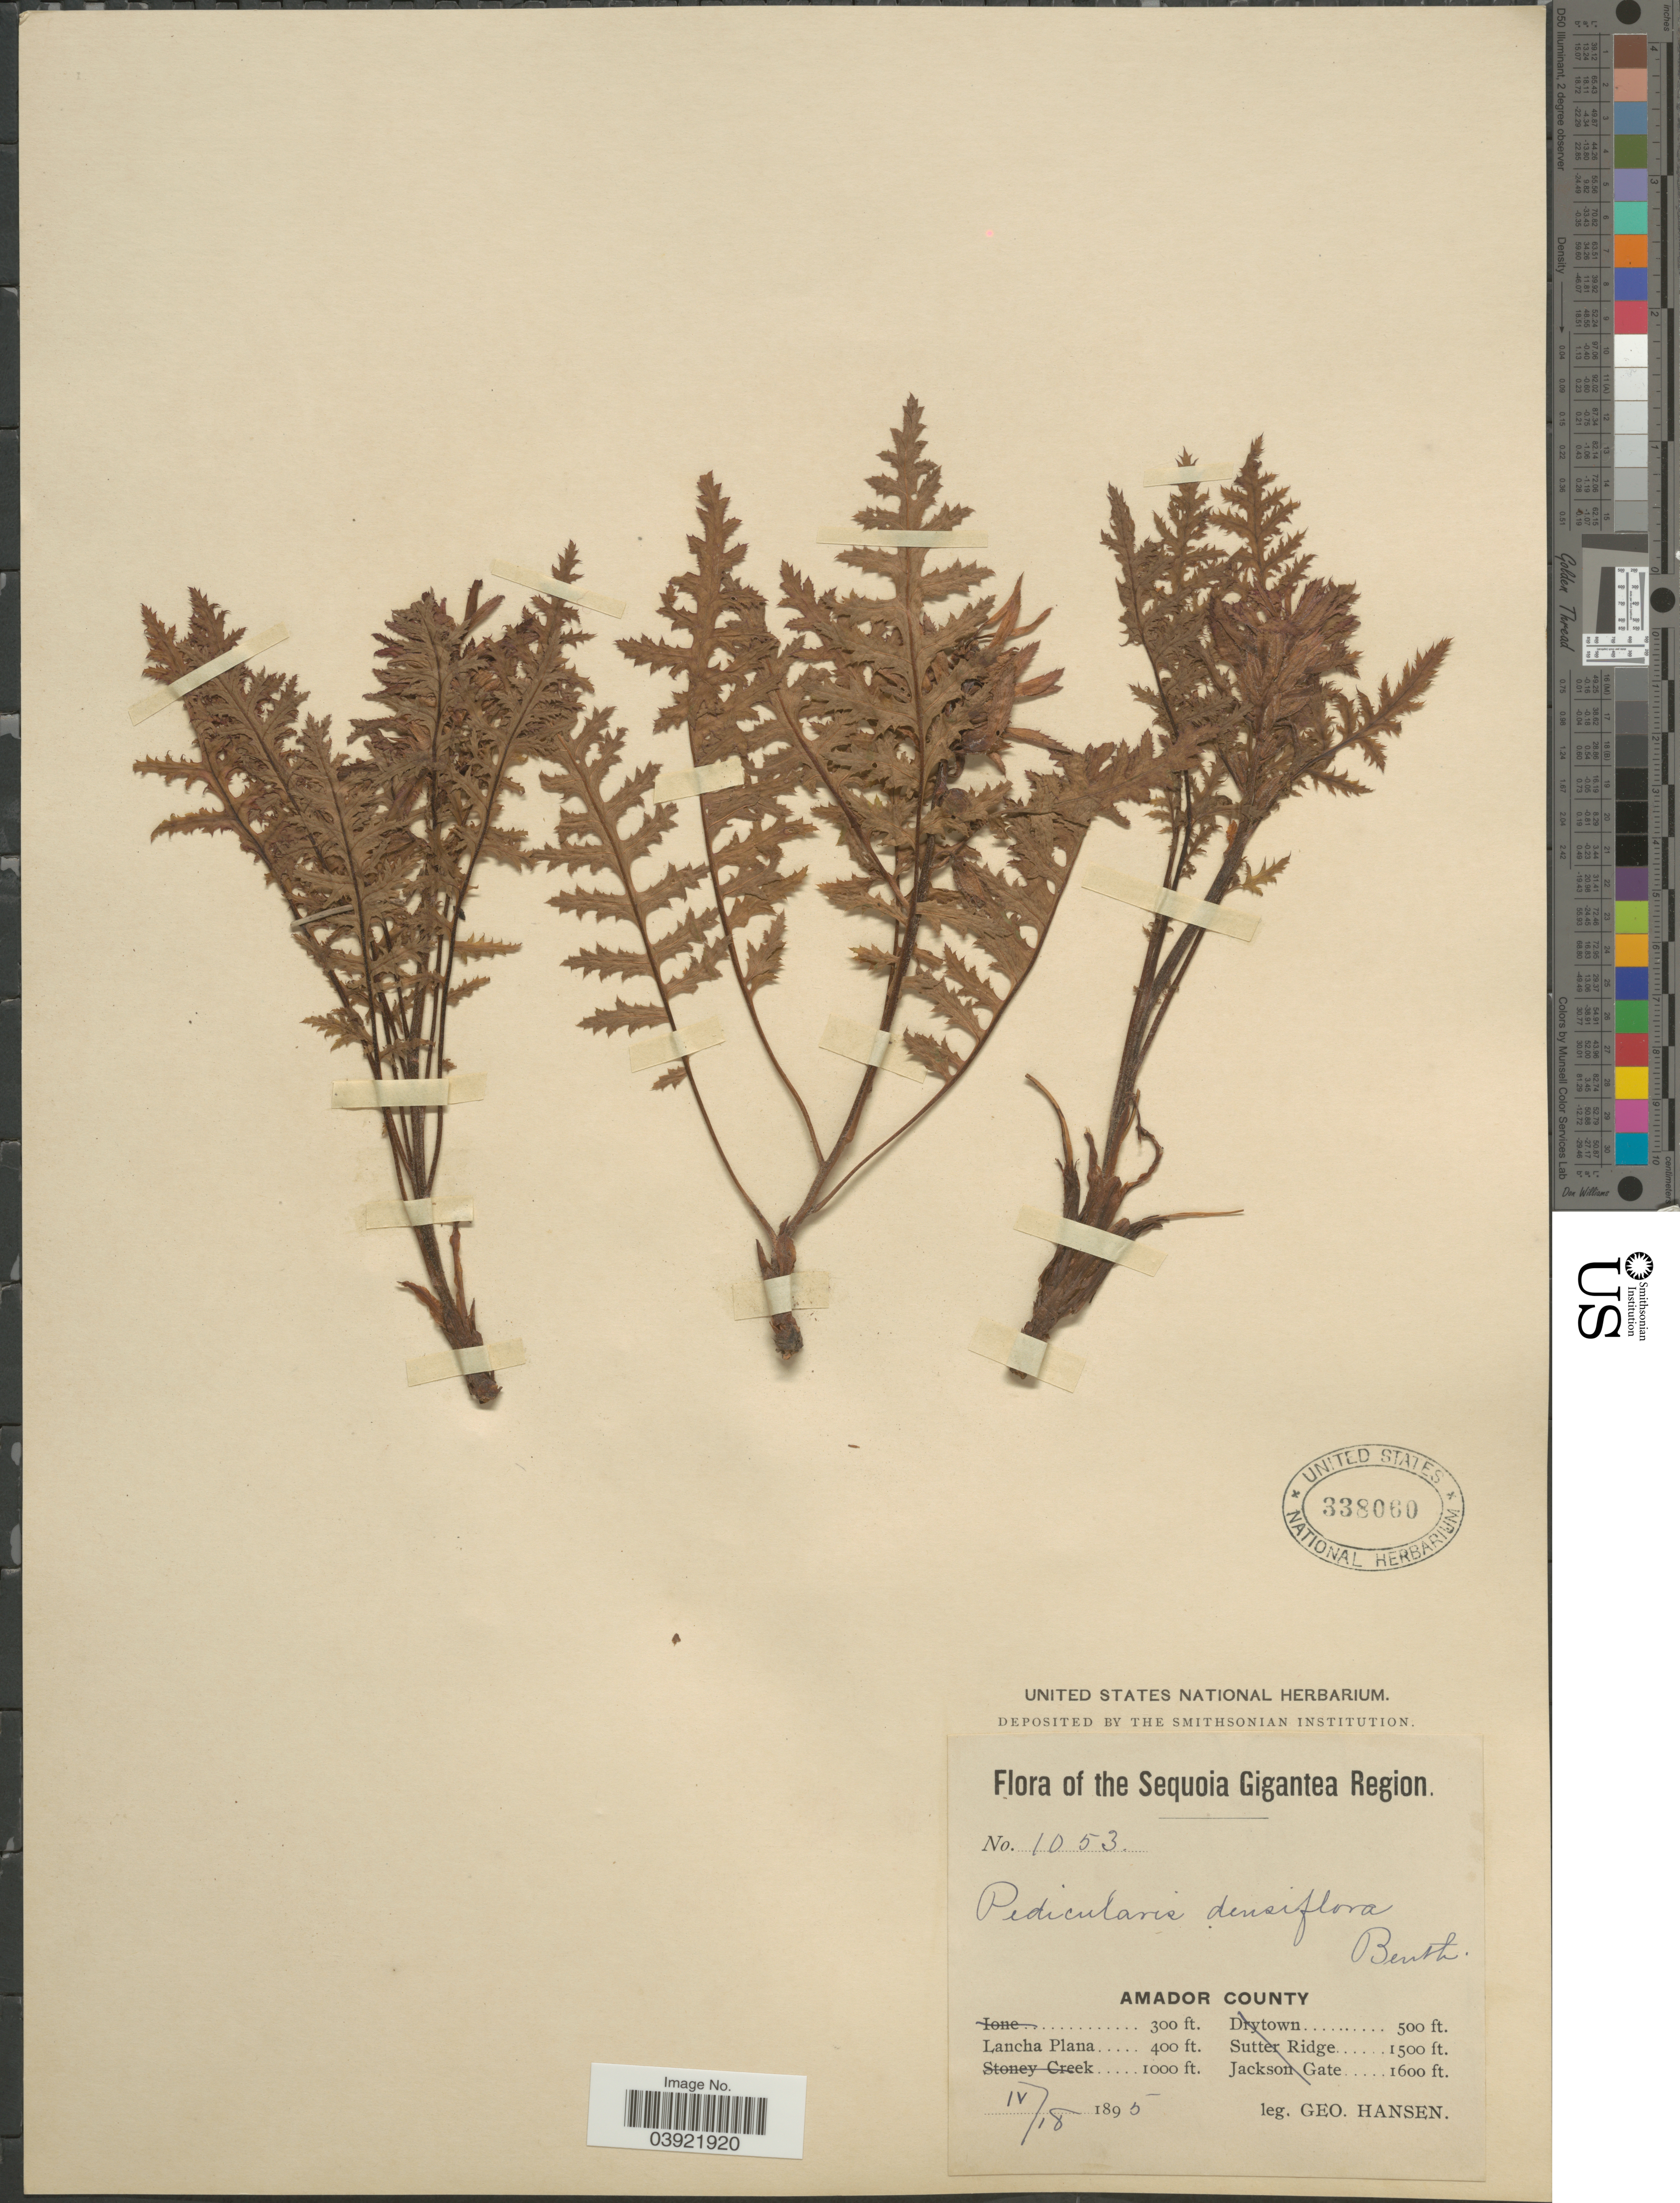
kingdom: Plantae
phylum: Tracheophyta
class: Magnoliopsida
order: Lamiales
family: Orobanchaceae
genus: Pedicularis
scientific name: Pedicularis densiflora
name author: Benth.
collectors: G. Hansen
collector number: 1053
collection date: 1895-04-18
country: United States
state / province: California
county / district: Amador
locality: The Sequoia Gigantea Region. Amador County. Lancha Plana.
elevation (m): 122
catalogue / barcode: US 338060